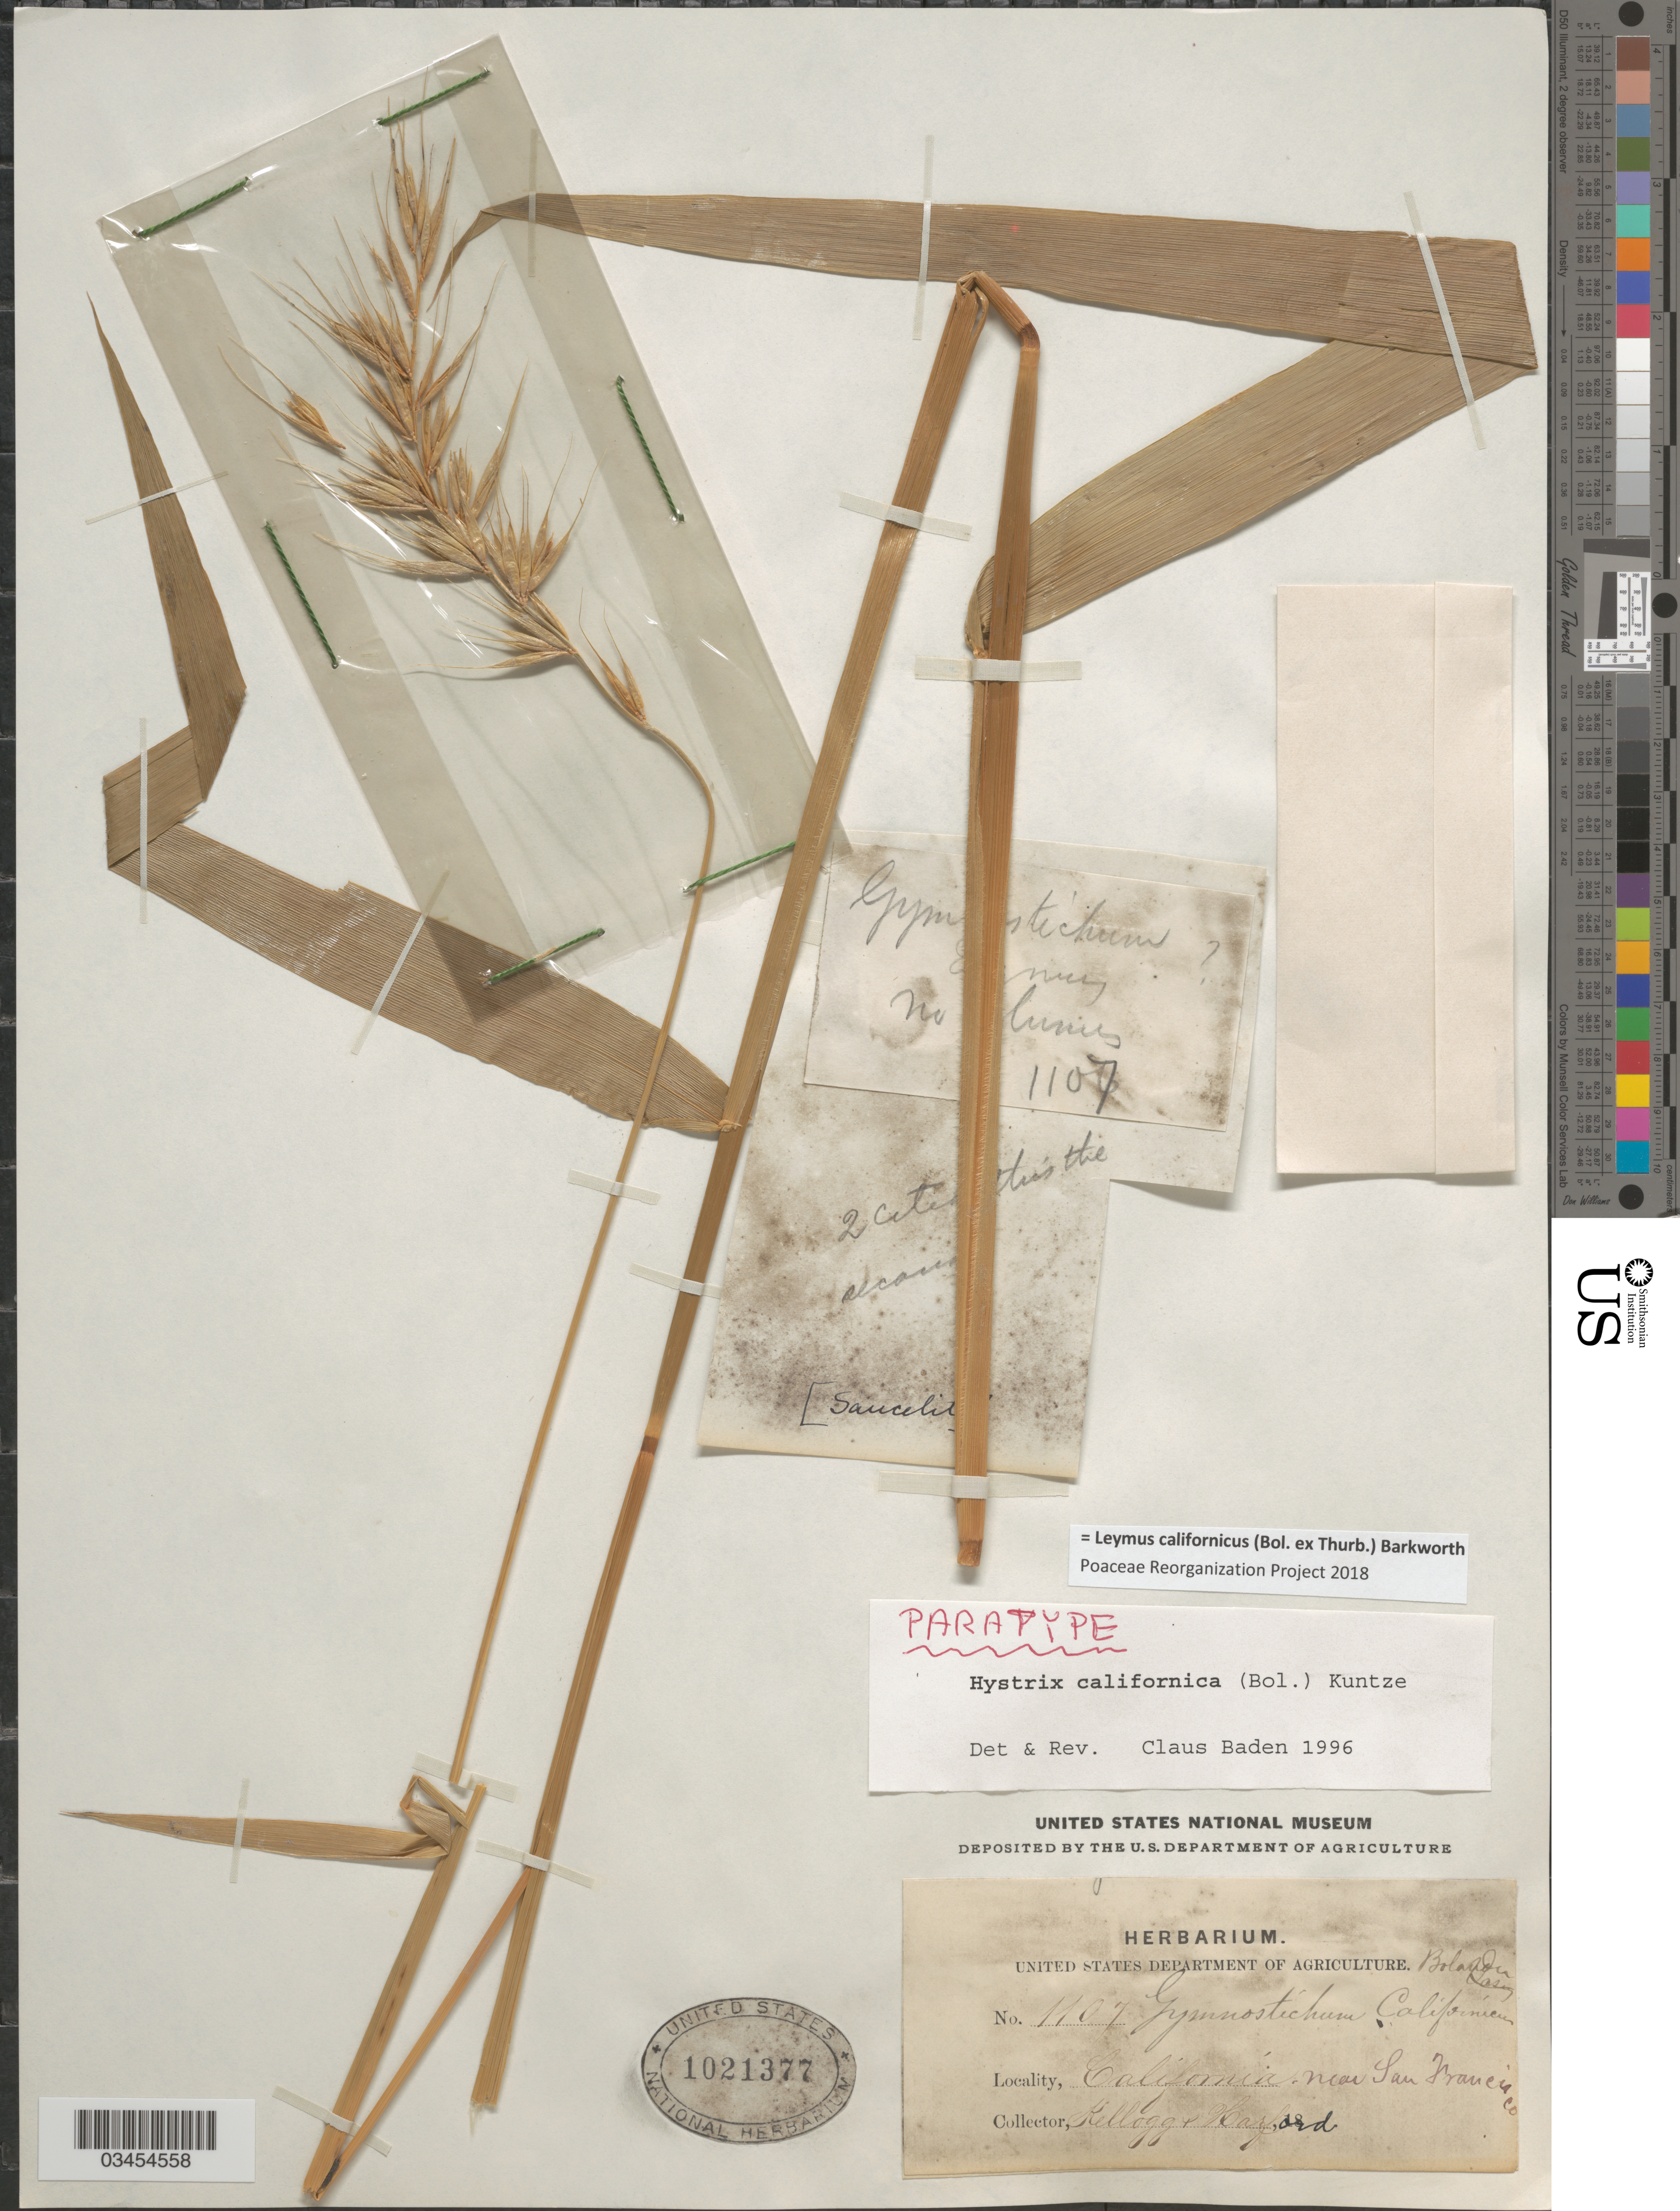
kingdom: Plantae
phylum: Tracheophyta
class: Liliopsida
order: Poales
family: Poaceae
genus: Leymus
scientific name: Leymus californicus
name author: (Bol. ex Thurb.) Barkworth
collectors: -- Kellogg & Harford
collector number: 1107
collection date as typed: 18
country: United States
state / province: California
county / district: San Francisco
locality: Near San Francisco.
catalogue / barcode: US 1021377